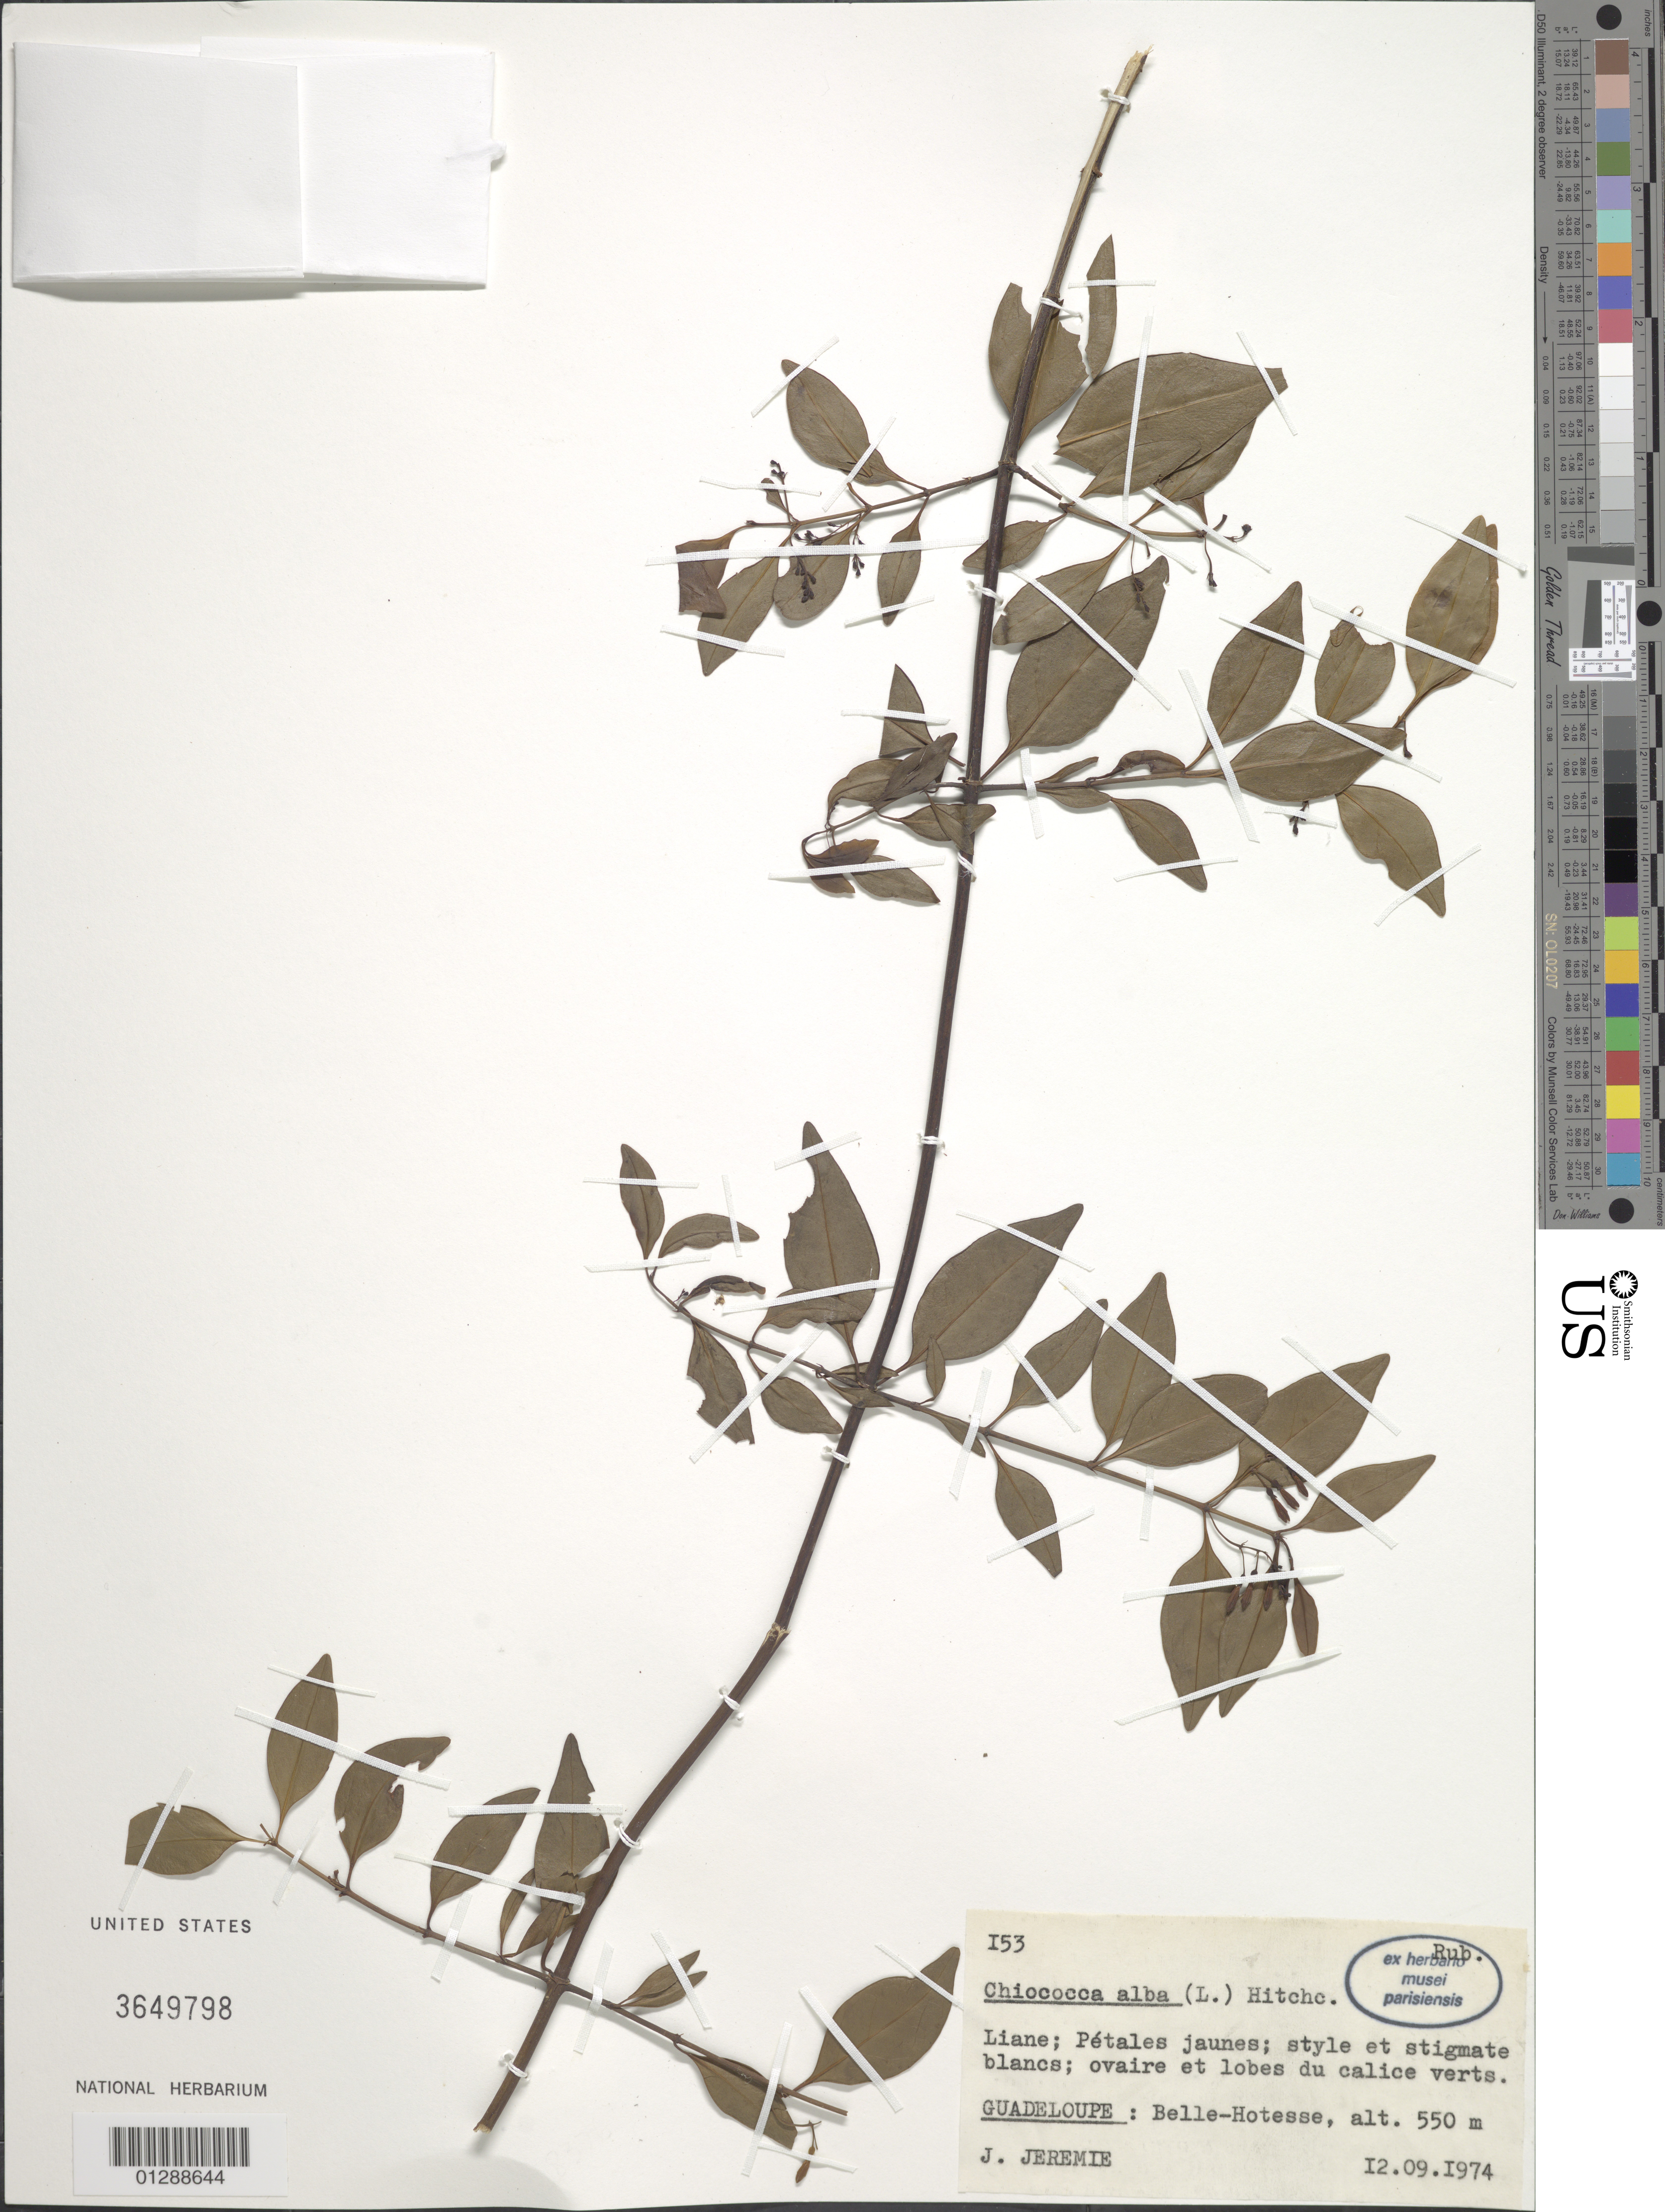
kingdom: Plantae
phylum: Tracheophyta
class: Magnoliopsida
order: Gentianales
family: Rubiaceae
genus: Chiococca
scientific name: Chiococca alba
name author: (L.) Hitchc.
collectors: J. Jérémie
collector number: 153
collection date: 1974-09-12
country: Guadeloupe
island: Basse-Terre I.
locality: Belle-Hotesse.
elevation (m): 550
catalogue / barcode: US 3649798